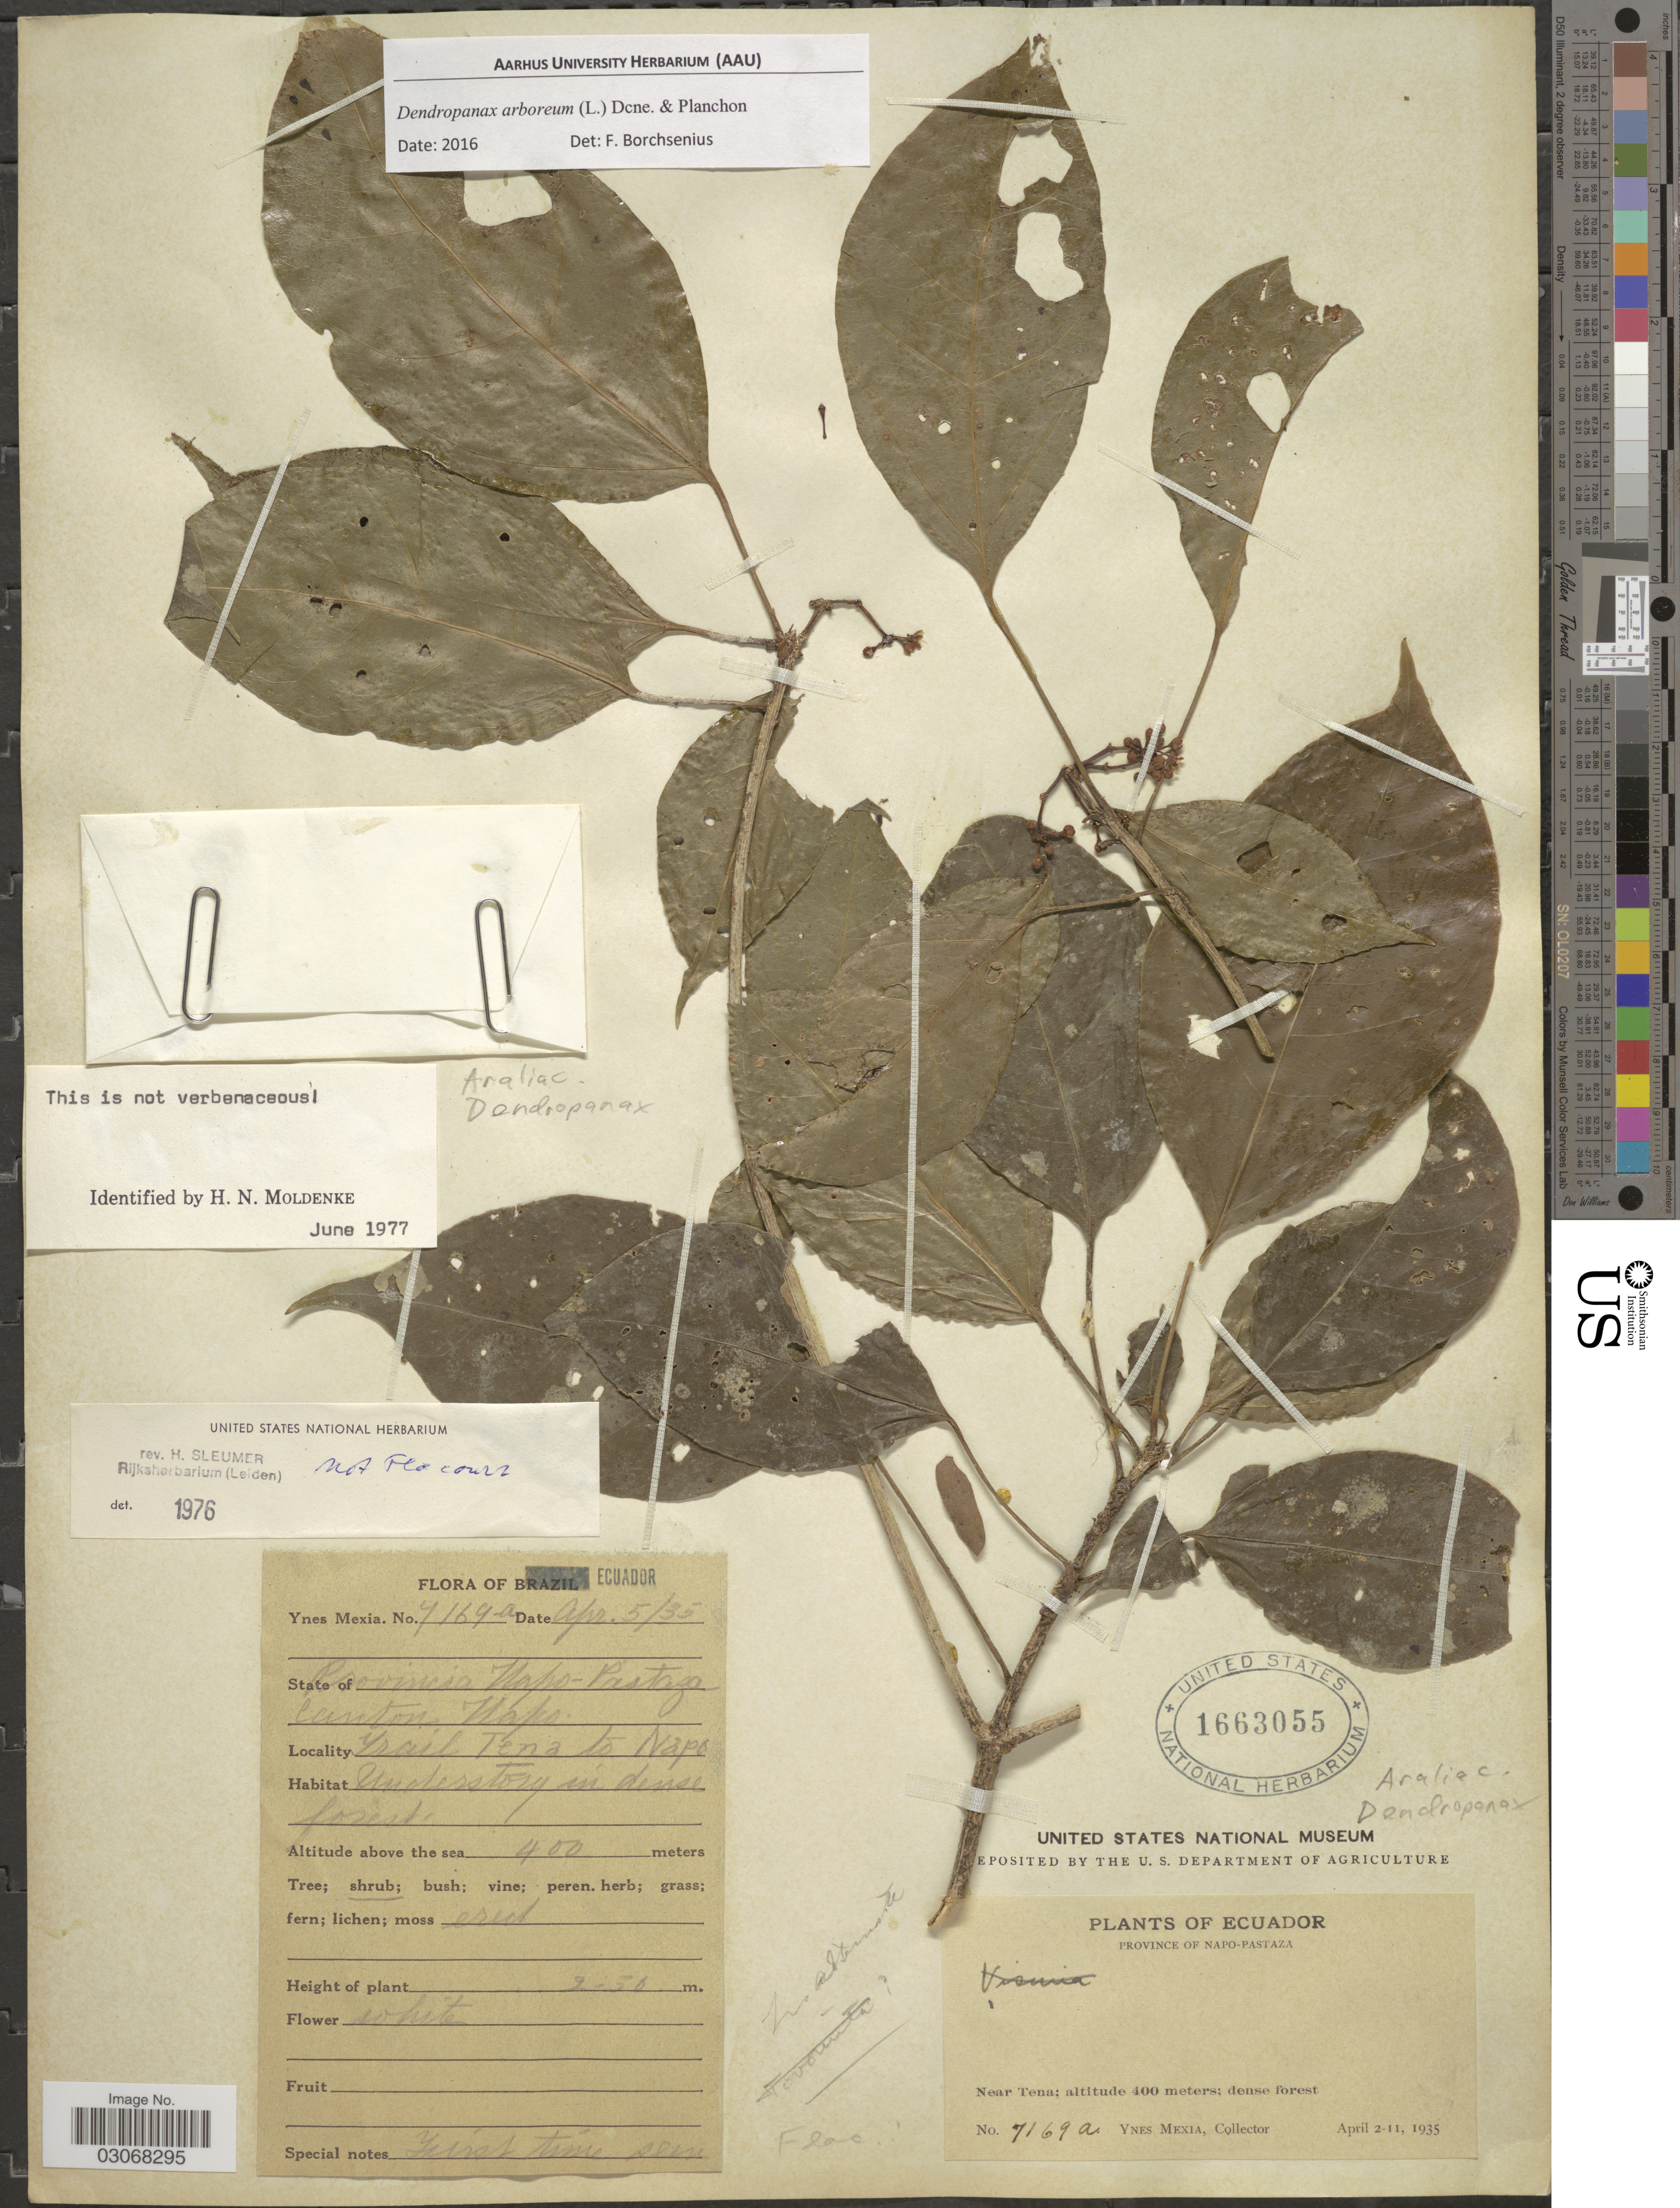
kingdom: Plantae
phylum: Tracheophyta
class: Magnoliopsida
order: Apiales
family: Araliaceae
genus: Dendropanax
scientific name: Dendropanax arboreus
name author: (L.) Decne. & Planch.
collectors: Y. Mexia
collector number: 7169a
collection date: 1935-04-05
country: Ecuador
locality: Province of Napo-Pastaza. Canton Napo, Near Tena. Trail Tena to Napo.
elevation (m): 400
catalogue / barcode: US 1663055